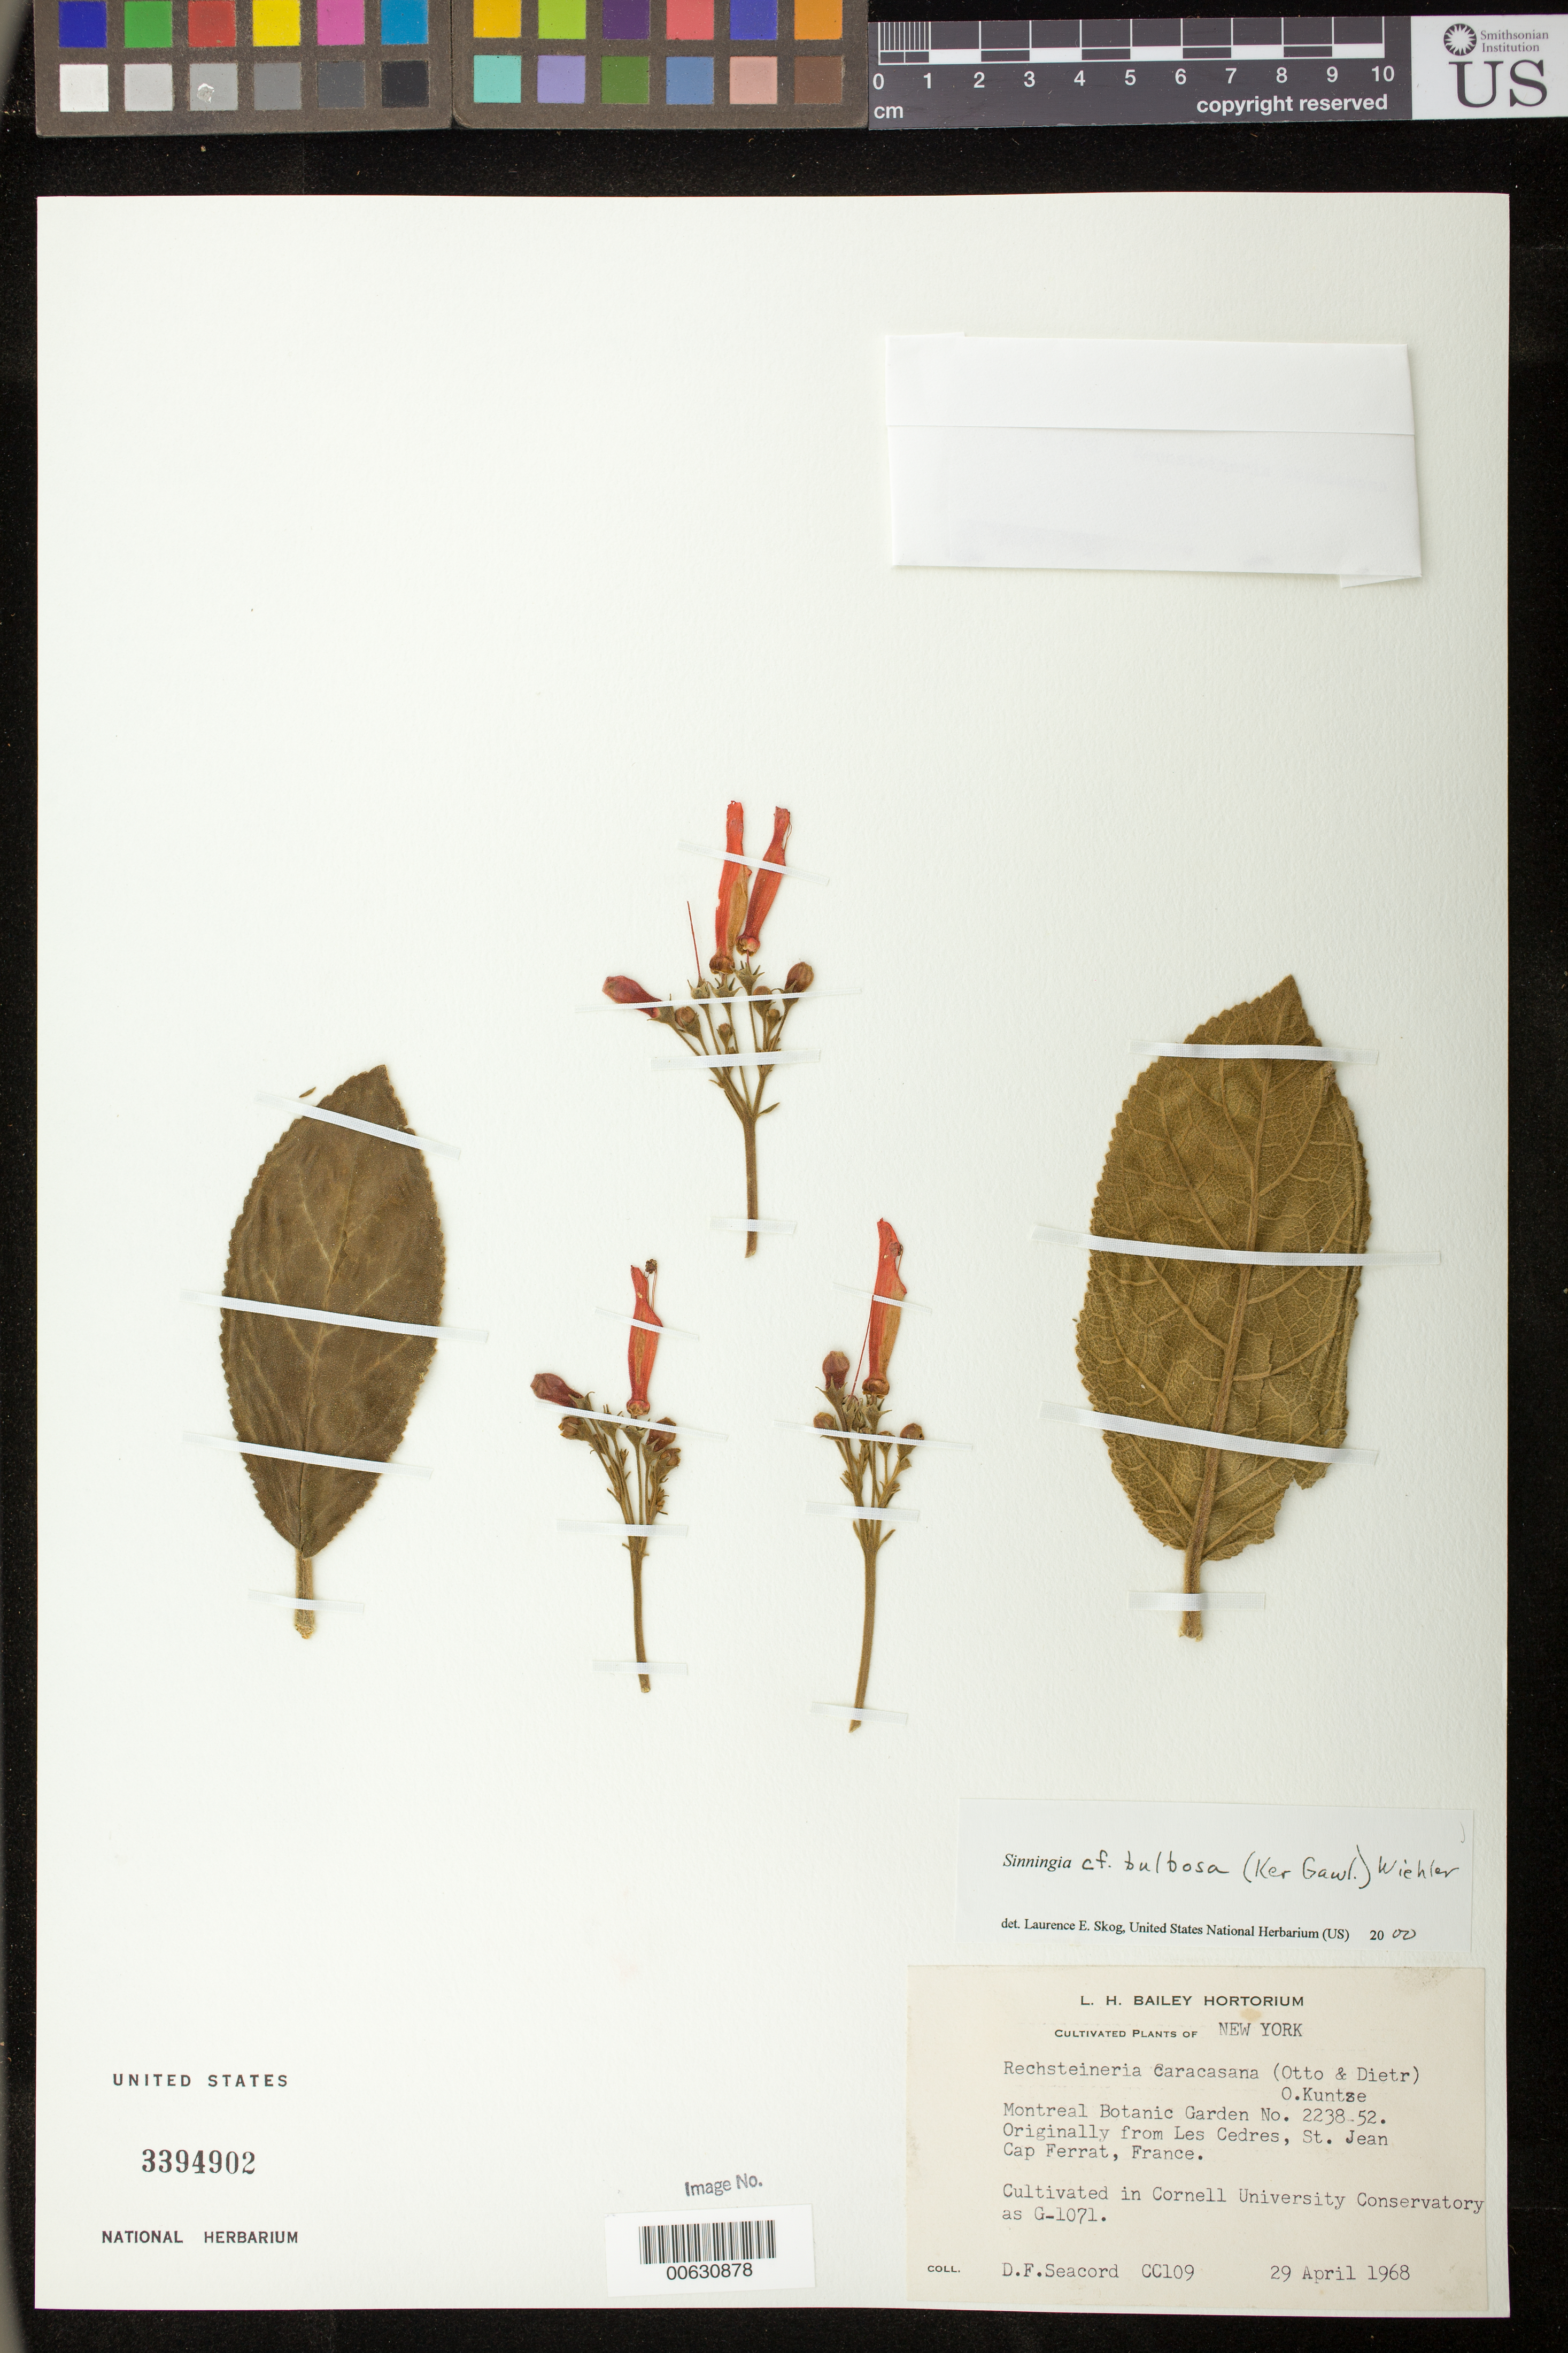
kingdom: Plantae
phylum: Tracheophyta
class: Magnoliopsida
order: Lamiales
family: Gesneriaceae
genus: Sinningia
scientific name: Sinningia bulbosa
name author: (Ker Gawl.) Wiehler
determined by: Skog, Laurence E.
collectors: D. Seacord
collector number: CC 109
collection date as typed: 29 Apr 1968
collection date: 1968-04-29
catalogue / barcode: US 3394902